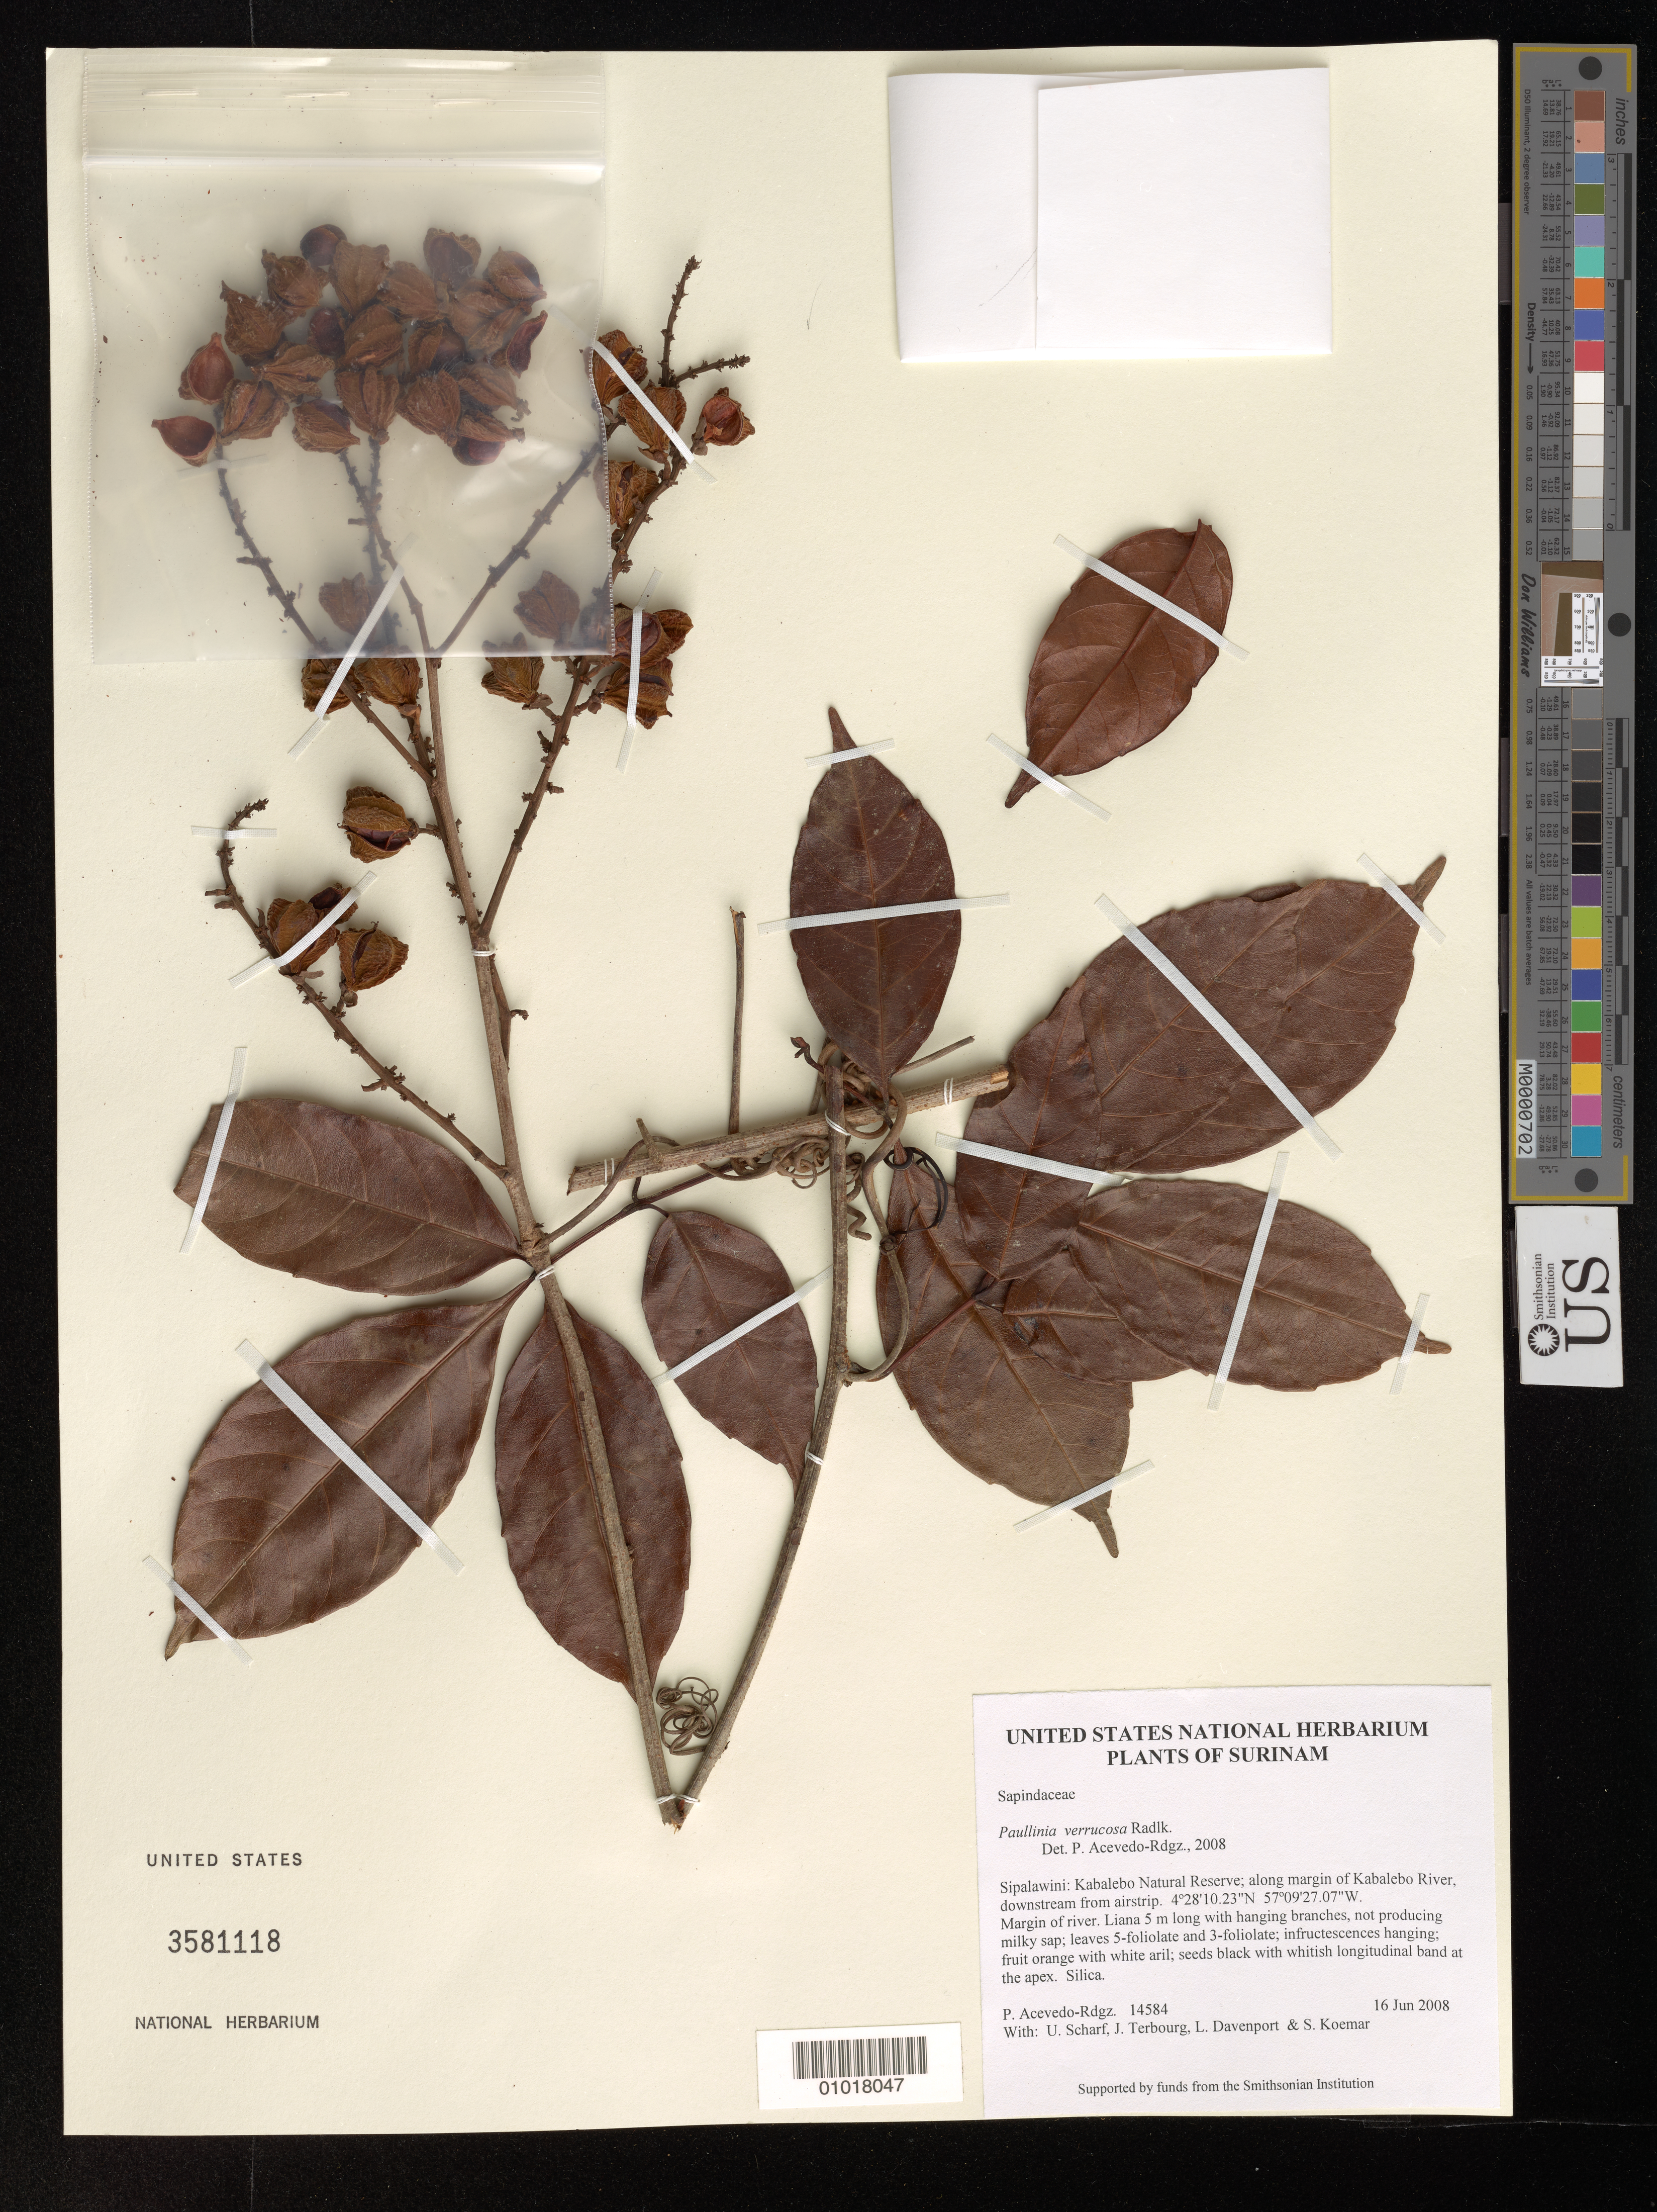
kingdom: Plantae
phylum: Tracheophyta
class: Magnoliopsida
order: Sapindales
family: Sapindaceae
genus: Paullinia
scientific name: Paullinia verrucosa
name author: Radlk.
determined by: Acevedo-Rodríguez, P., (BOT), Smithsonian Institution - National Museum of Natural History (UNITED STATES)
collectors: P. Acevedo-Rodr., U. Scharf, J. Terbourg, L. Davenport & S. Koemar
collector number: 14584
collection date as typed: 16 Jun 2008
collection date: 2008-06-16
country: Suriname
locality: Sipalawini: Kabalebo Natural Reserve; along margin of Kabalebo River, downstream from airstrip.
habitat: Margin of river.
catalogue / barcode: US 3581118